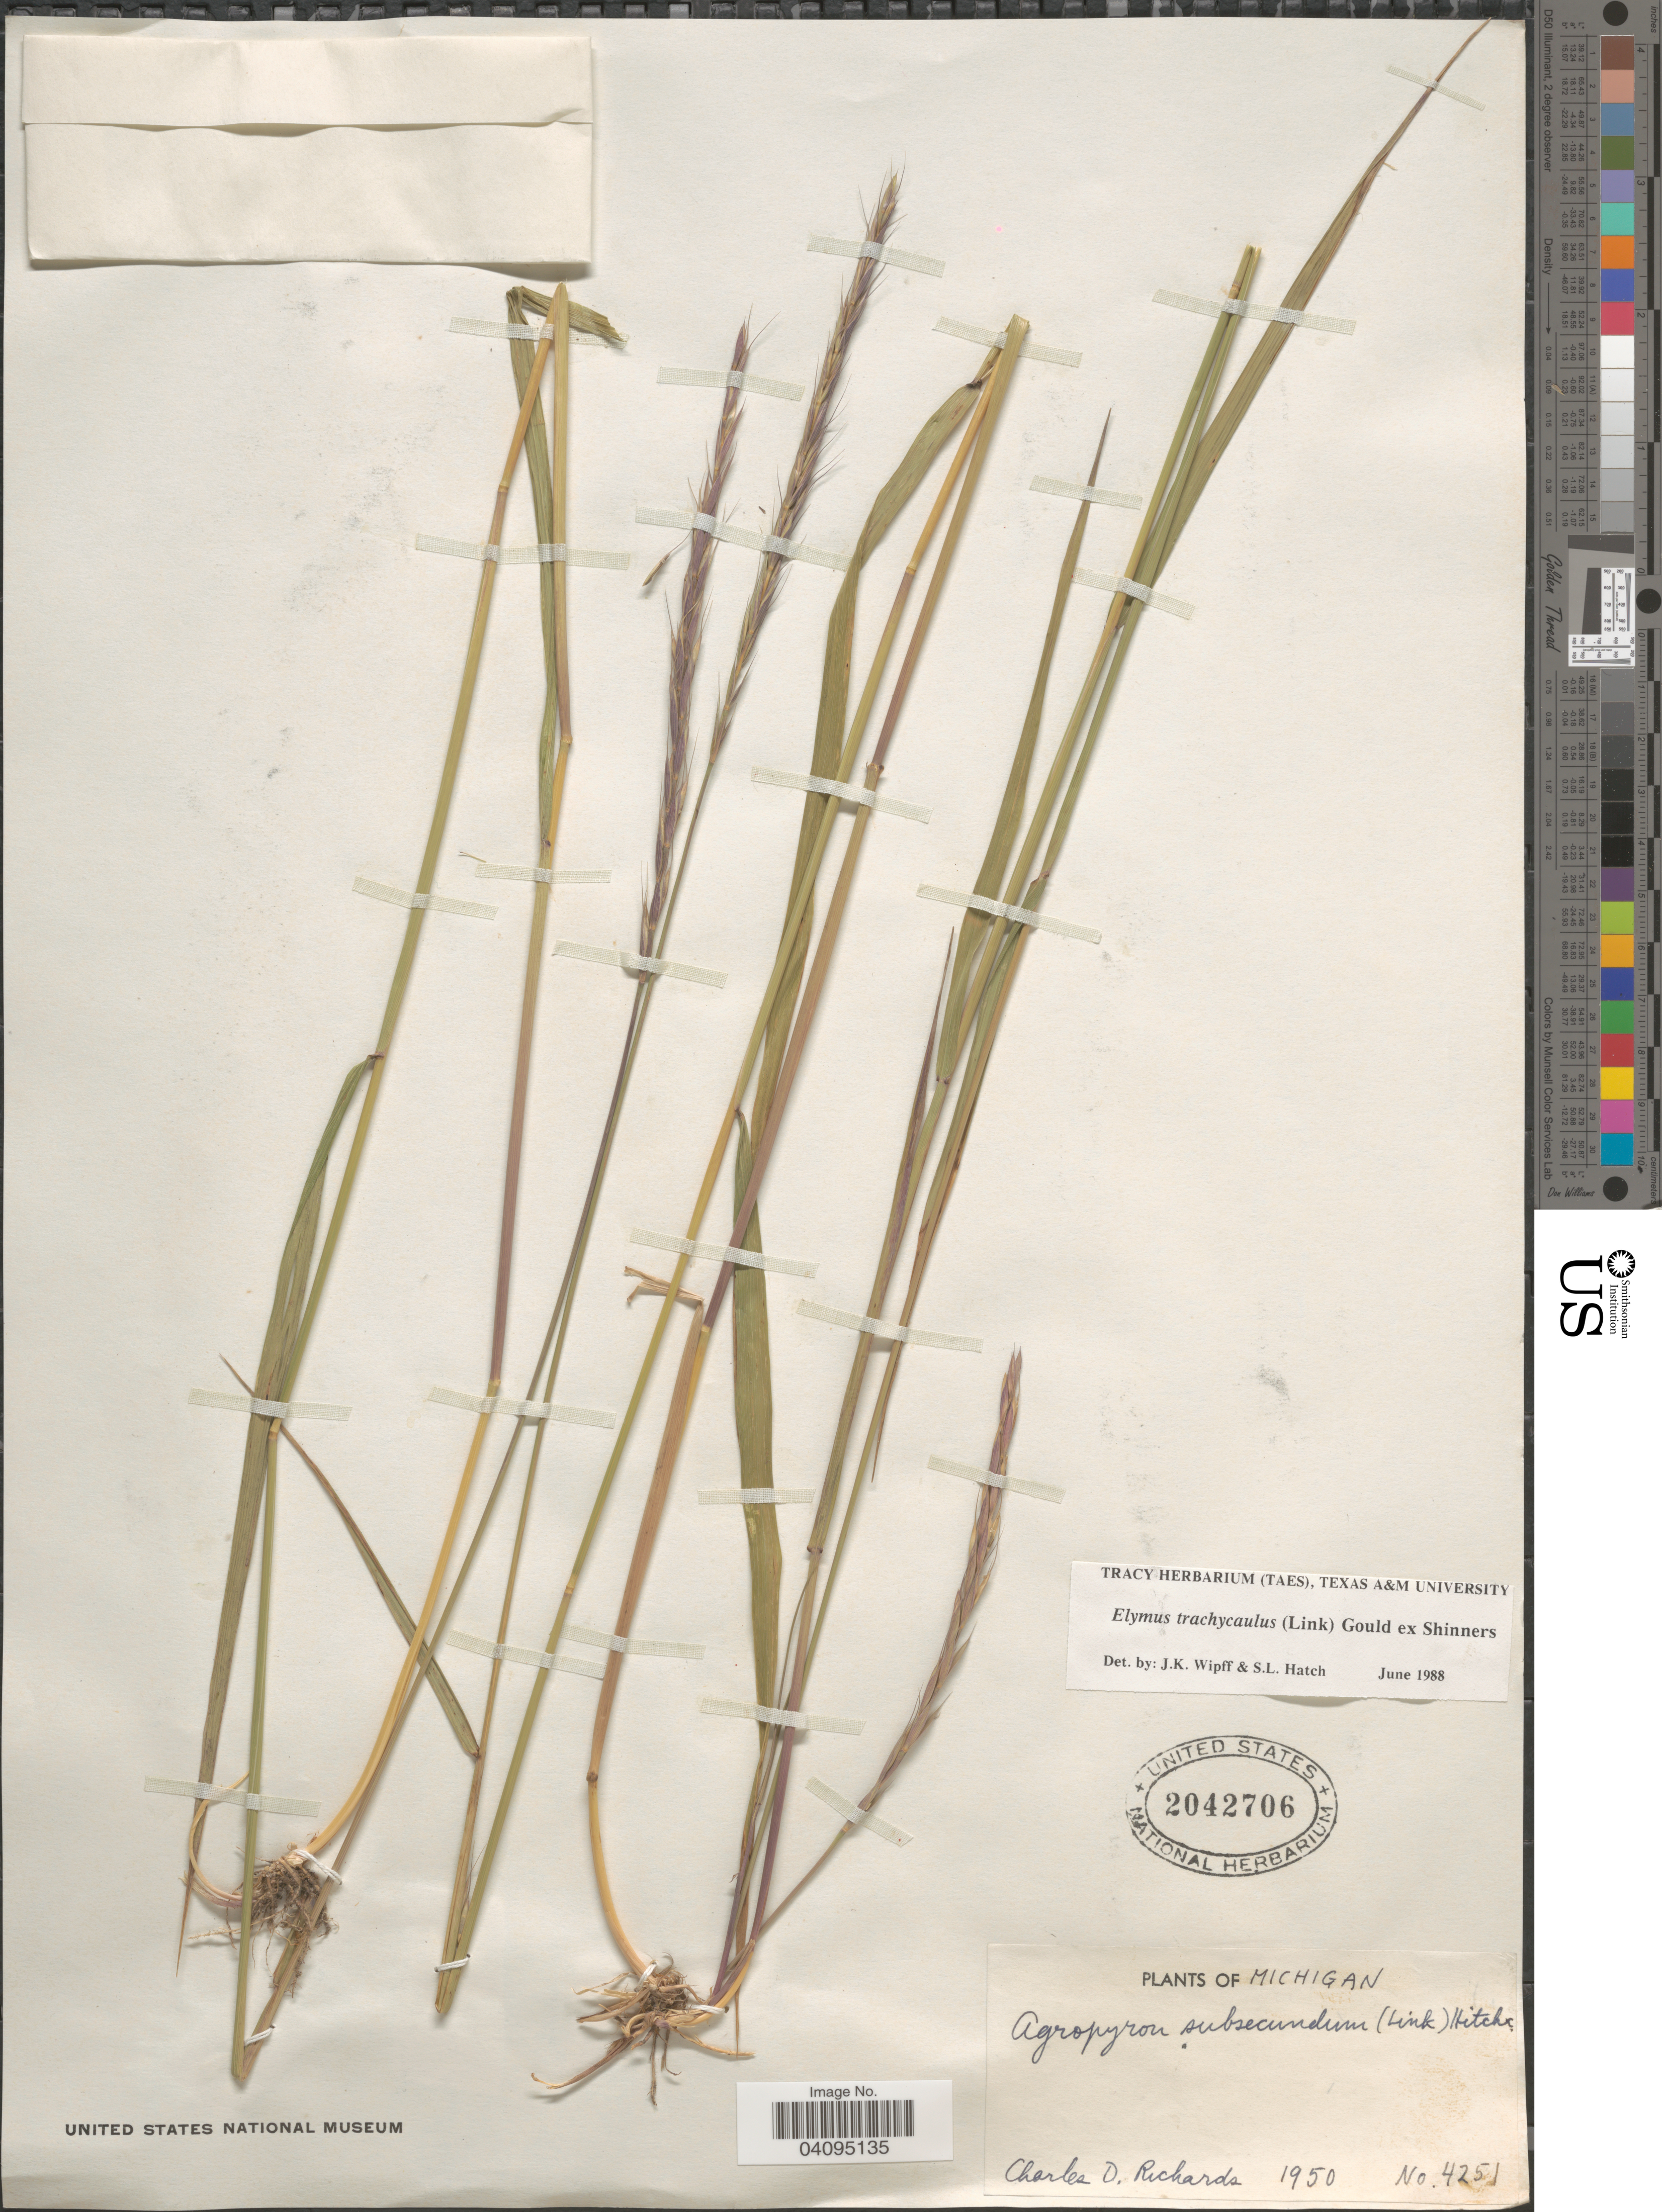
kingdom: Plantae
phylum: Tracheophyta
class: Liliopsida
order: Poales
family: Poaceae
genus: Elymus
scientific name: Elymus trachycaulus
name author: (Link) Gould ex Shinners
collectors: C. Richards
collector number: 4251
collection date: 1950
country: United States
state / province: Michigan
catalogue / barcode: US 2042706